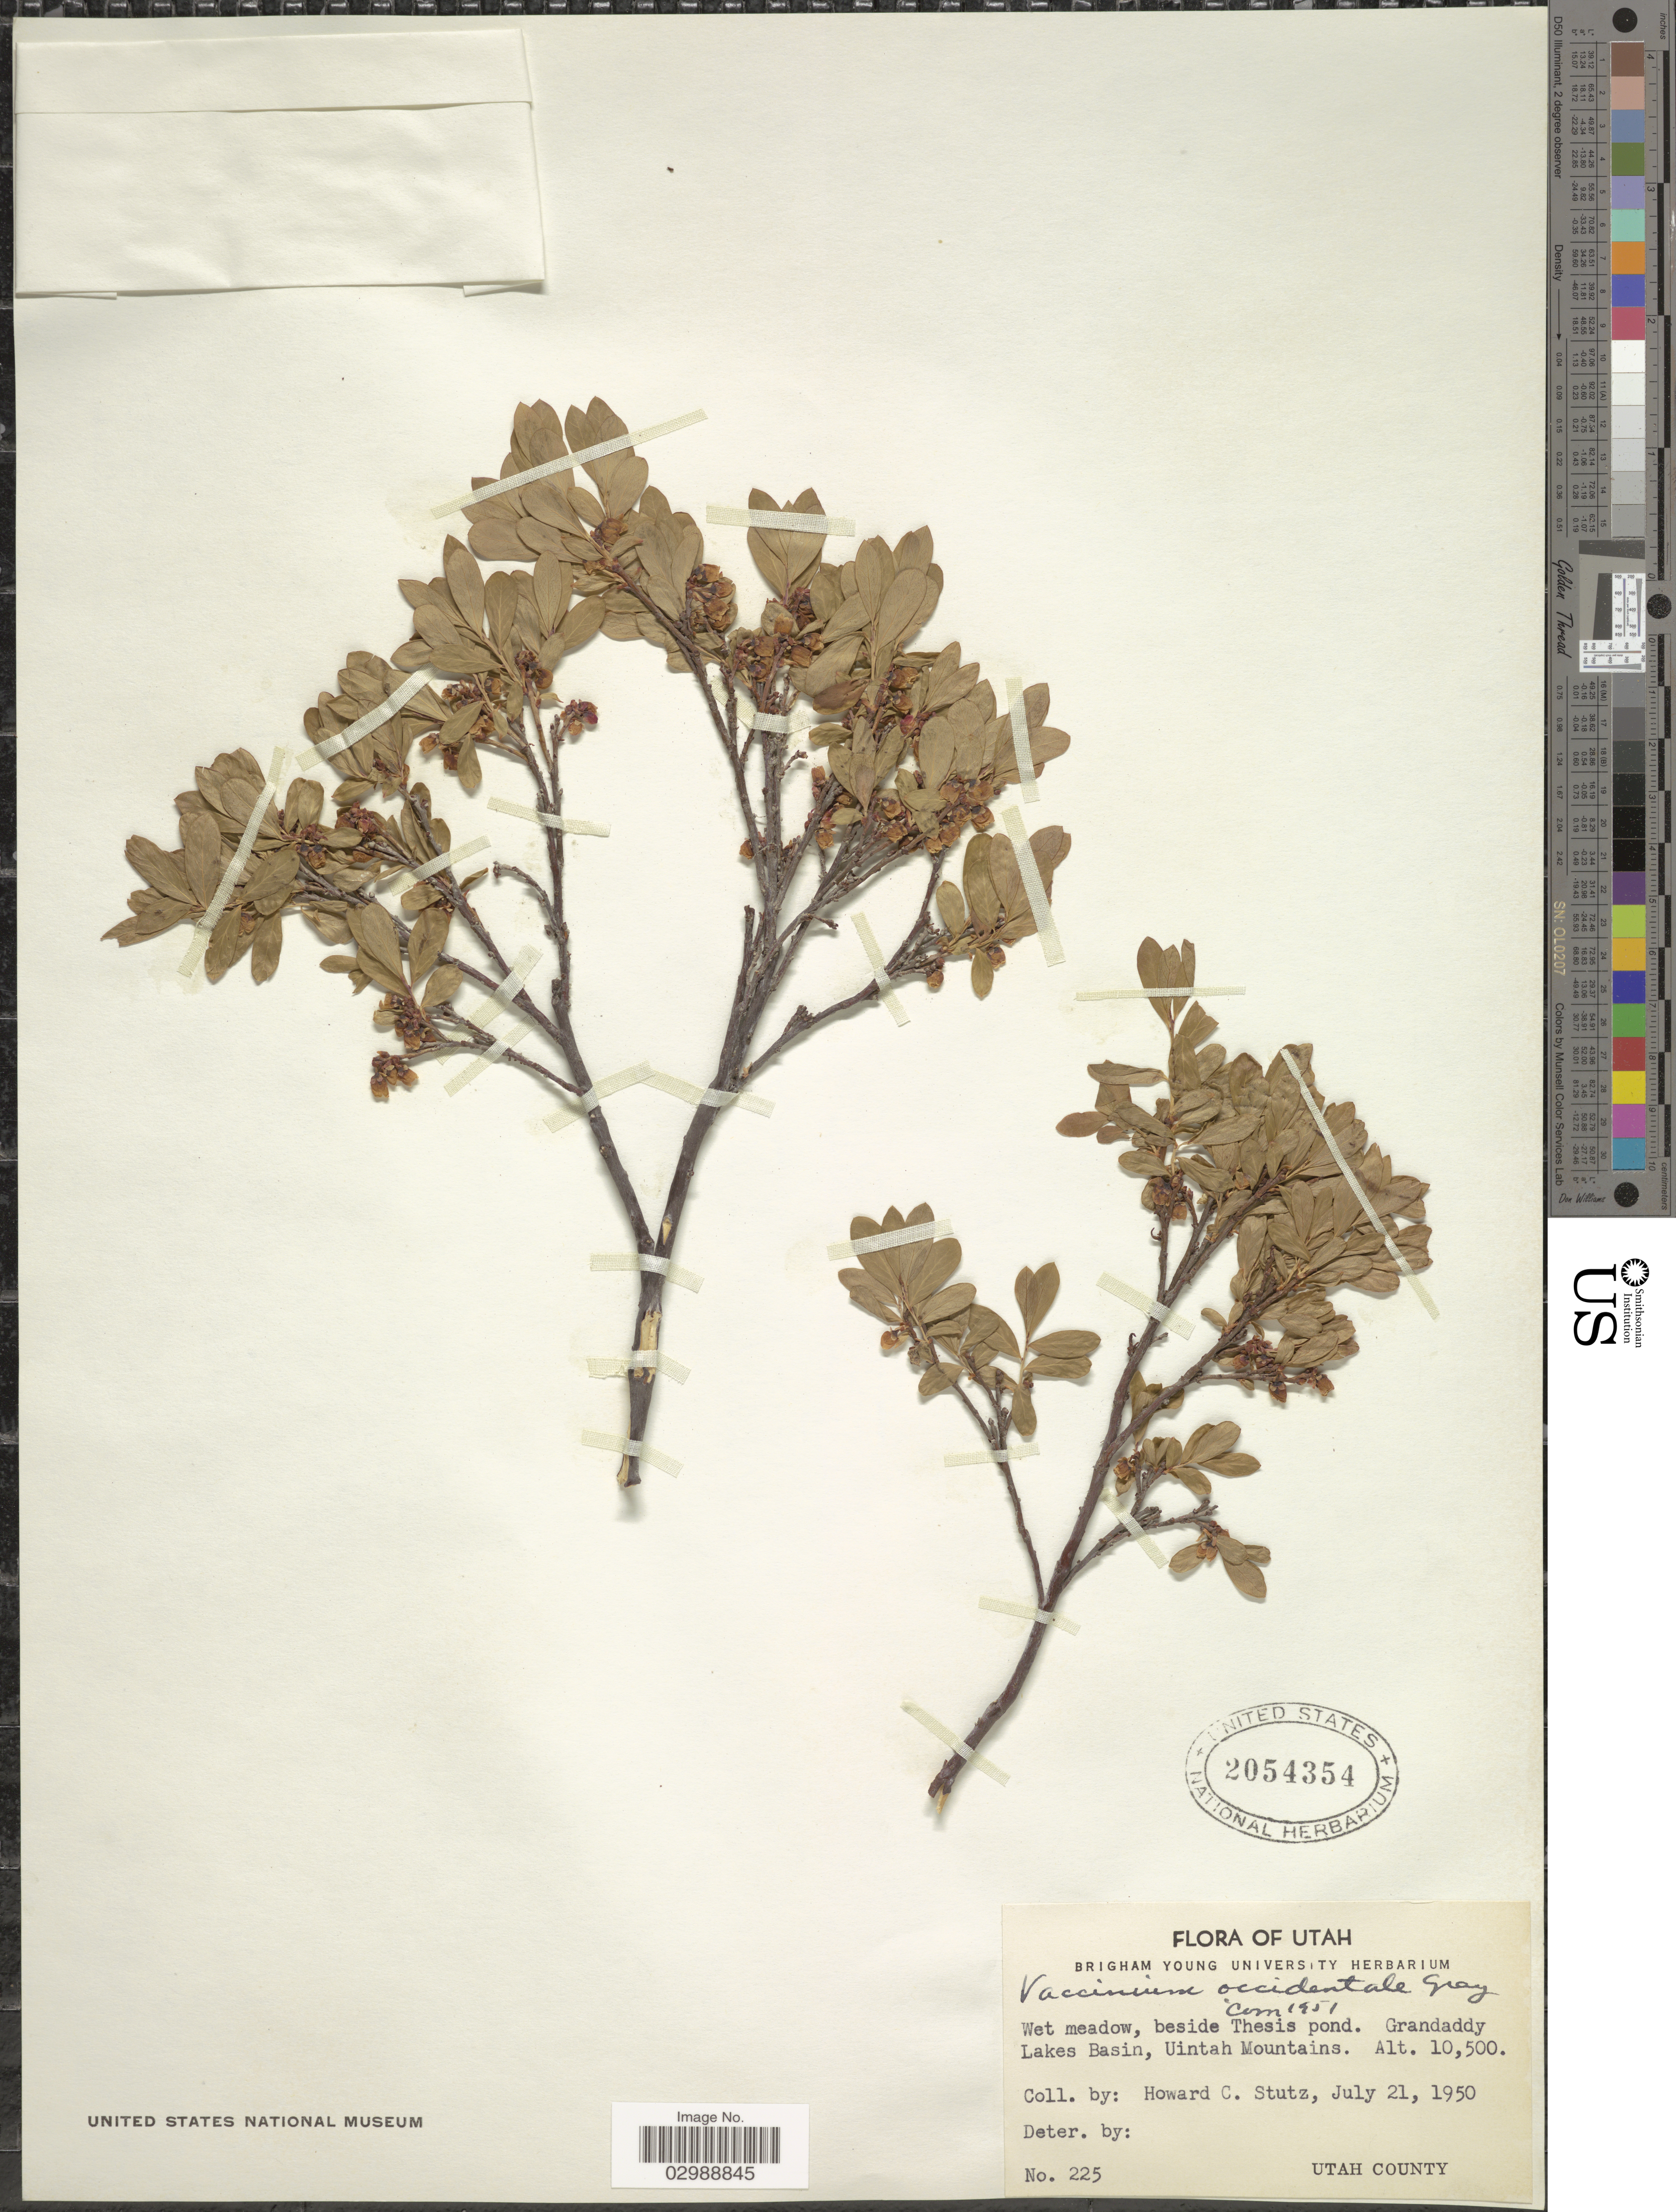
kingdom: Plantae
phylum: Tracheophyta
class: Magnoliopsida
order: Ericales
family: Ericaceae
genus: Vaccinium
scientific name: Vaccinium occidentale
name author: A. Gray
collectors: H. Stutz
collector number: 225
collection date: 1950-07-21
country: United States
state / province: Utah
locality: Beside Thesis pond. Grandaddy Lakes Basin, Uintah Mountains.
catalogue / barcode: US 2054354